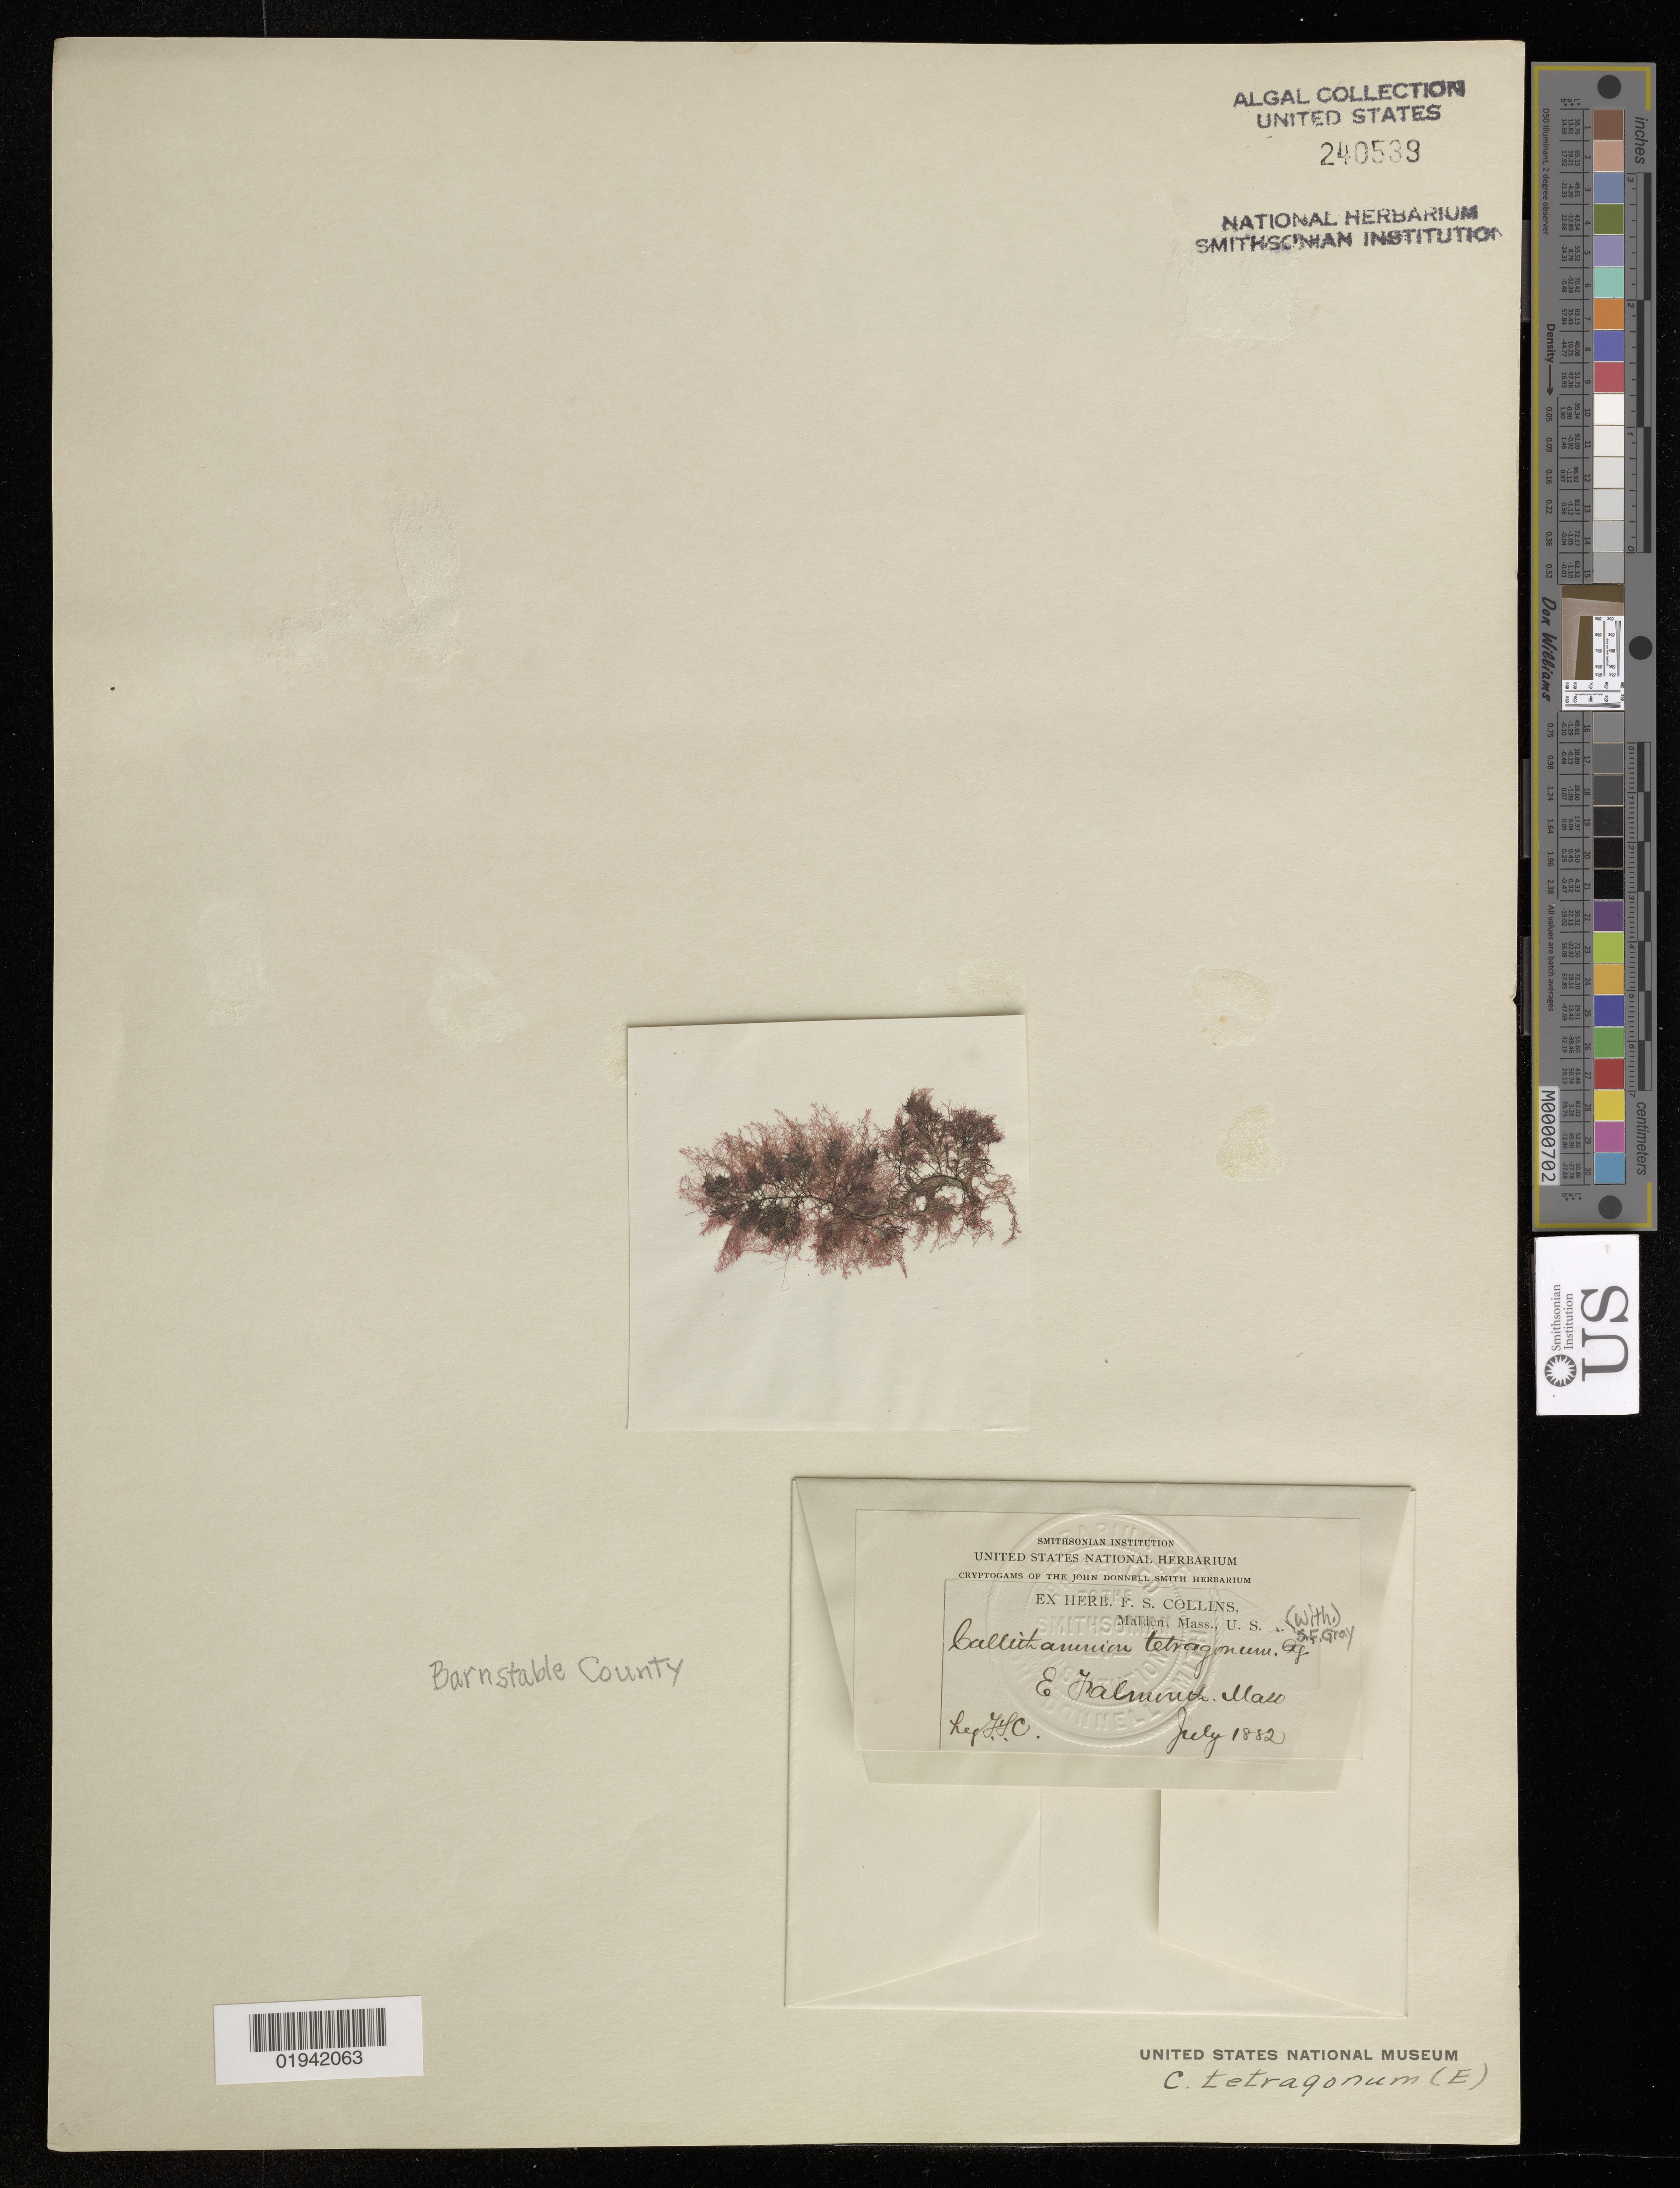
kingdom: Plantae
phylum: Rhodophyta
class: Florideophyceae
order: Ceramiales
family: Callithamniaceae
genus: Callithamnion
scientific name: Callithamnion tetragonum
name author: (With.) S.F. Gray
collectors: J. S. C.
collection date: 1882-07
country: United States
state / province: Massachusetts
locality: Malden. E Jalmenth. Mall. Barnstable County.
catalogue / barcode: US 240539